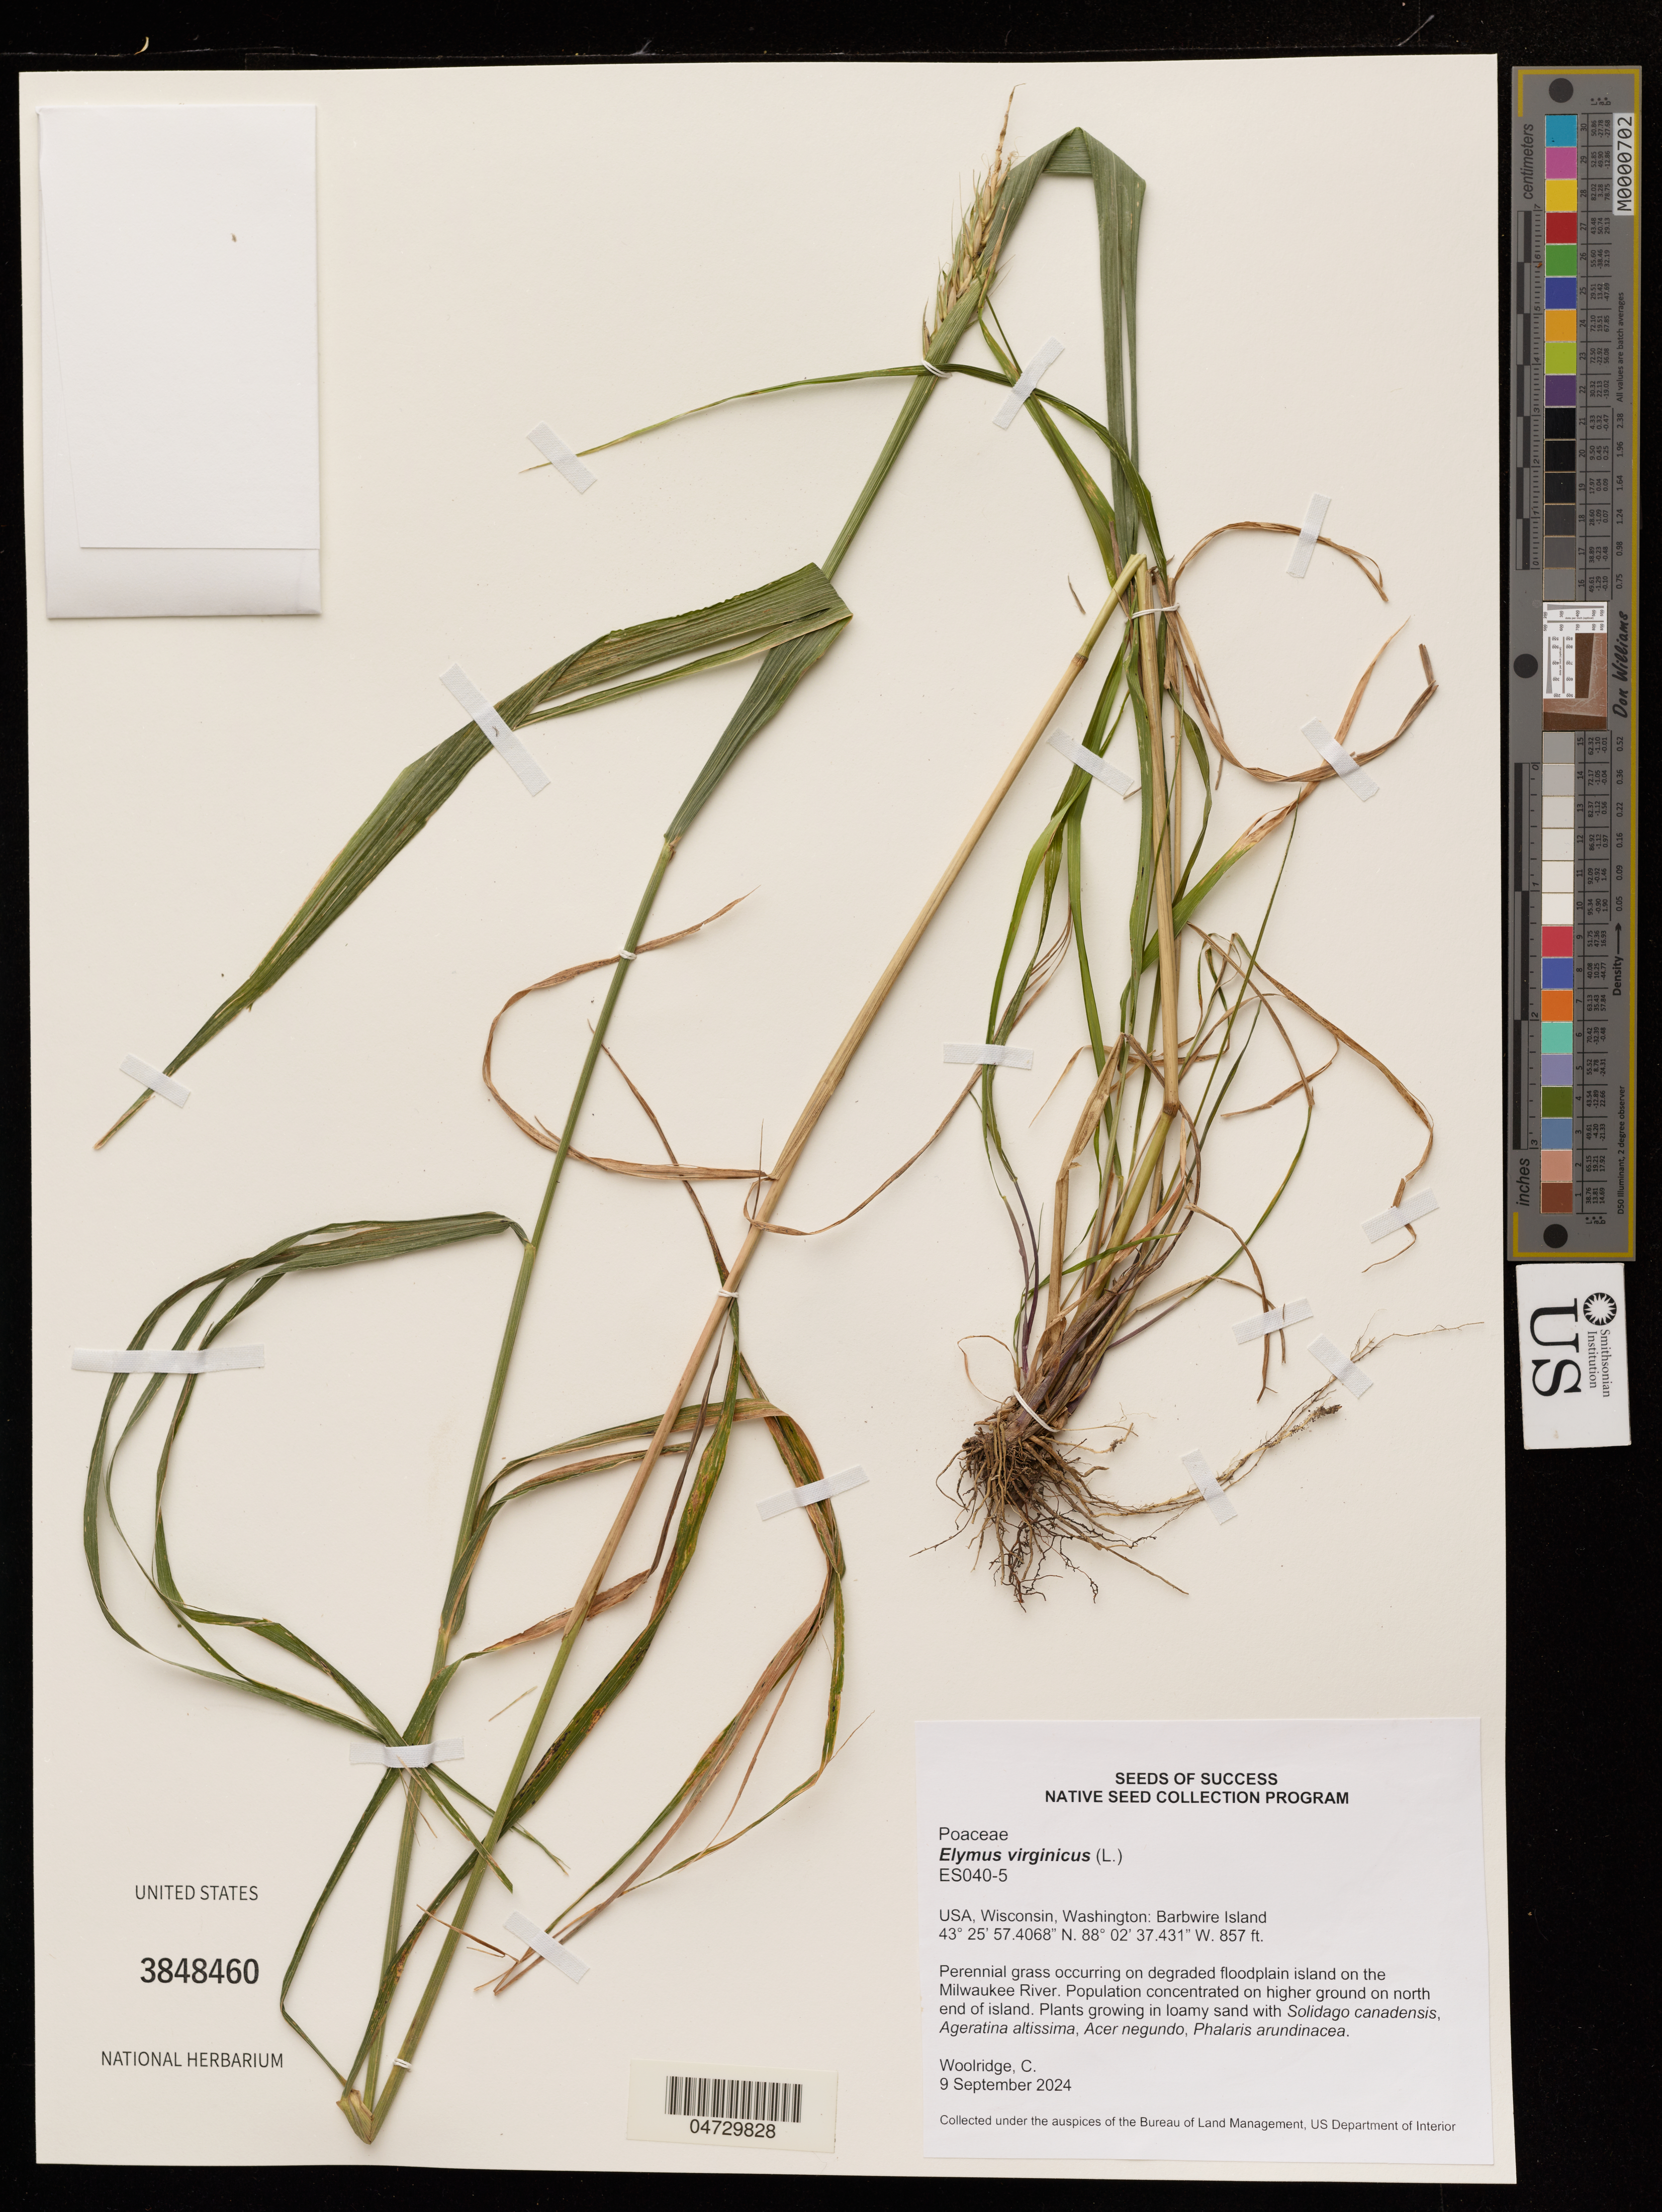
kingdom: Plantae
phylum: Tracheophyta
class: Liliopsida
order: Poales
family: Poaceae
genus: Elymus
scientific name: Elymus virginicus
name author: L.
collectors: C. Woolridge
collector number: ES040-5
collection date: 2024-09-09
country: United States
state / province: Wisconsin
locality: Washington: Barbwire Island.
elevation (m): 261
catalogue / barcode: US 3848460